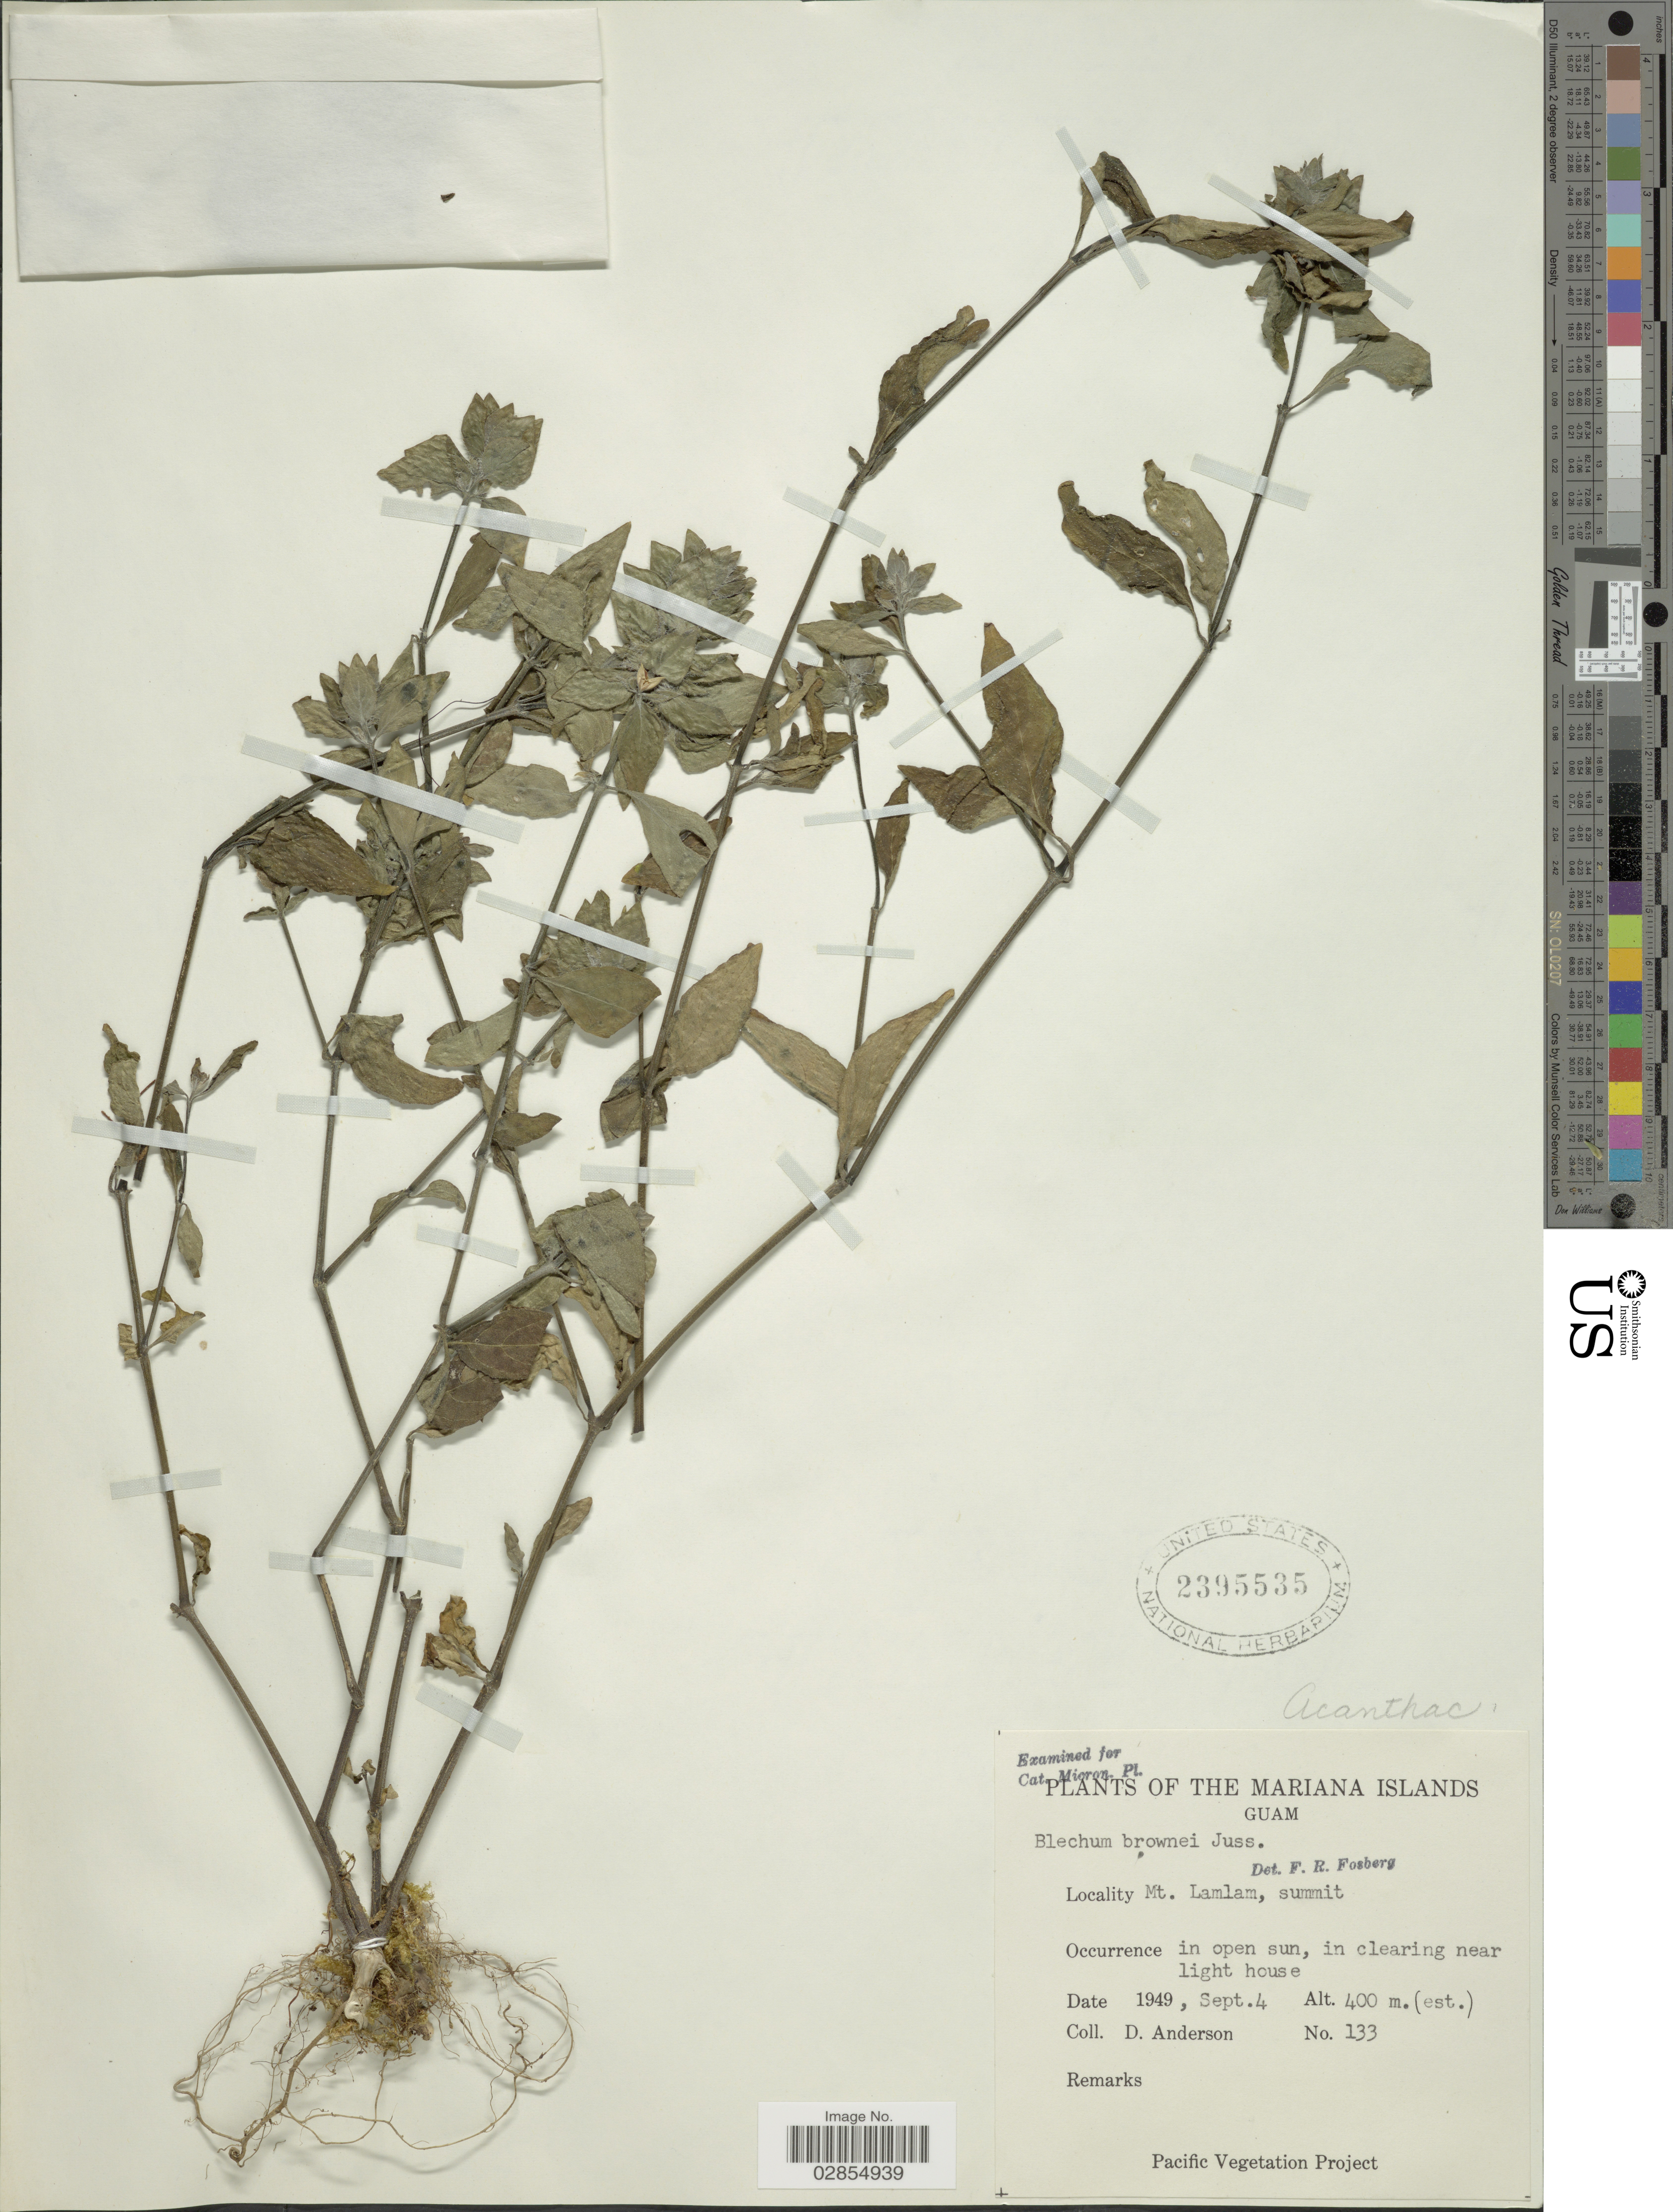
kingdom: Plantae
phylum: Tracheophyta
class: Magnoliopsida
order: Lamiales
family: Acanthaceae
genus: Blechum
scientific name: Blechum pyramidatum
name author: (Lam.) Urb.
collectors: D. Anderson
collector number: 133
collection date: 1949-09-04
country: Guam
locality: Mariana Islands, Mt. Lamlam, summit.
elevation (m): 400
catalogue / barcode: US 2395535